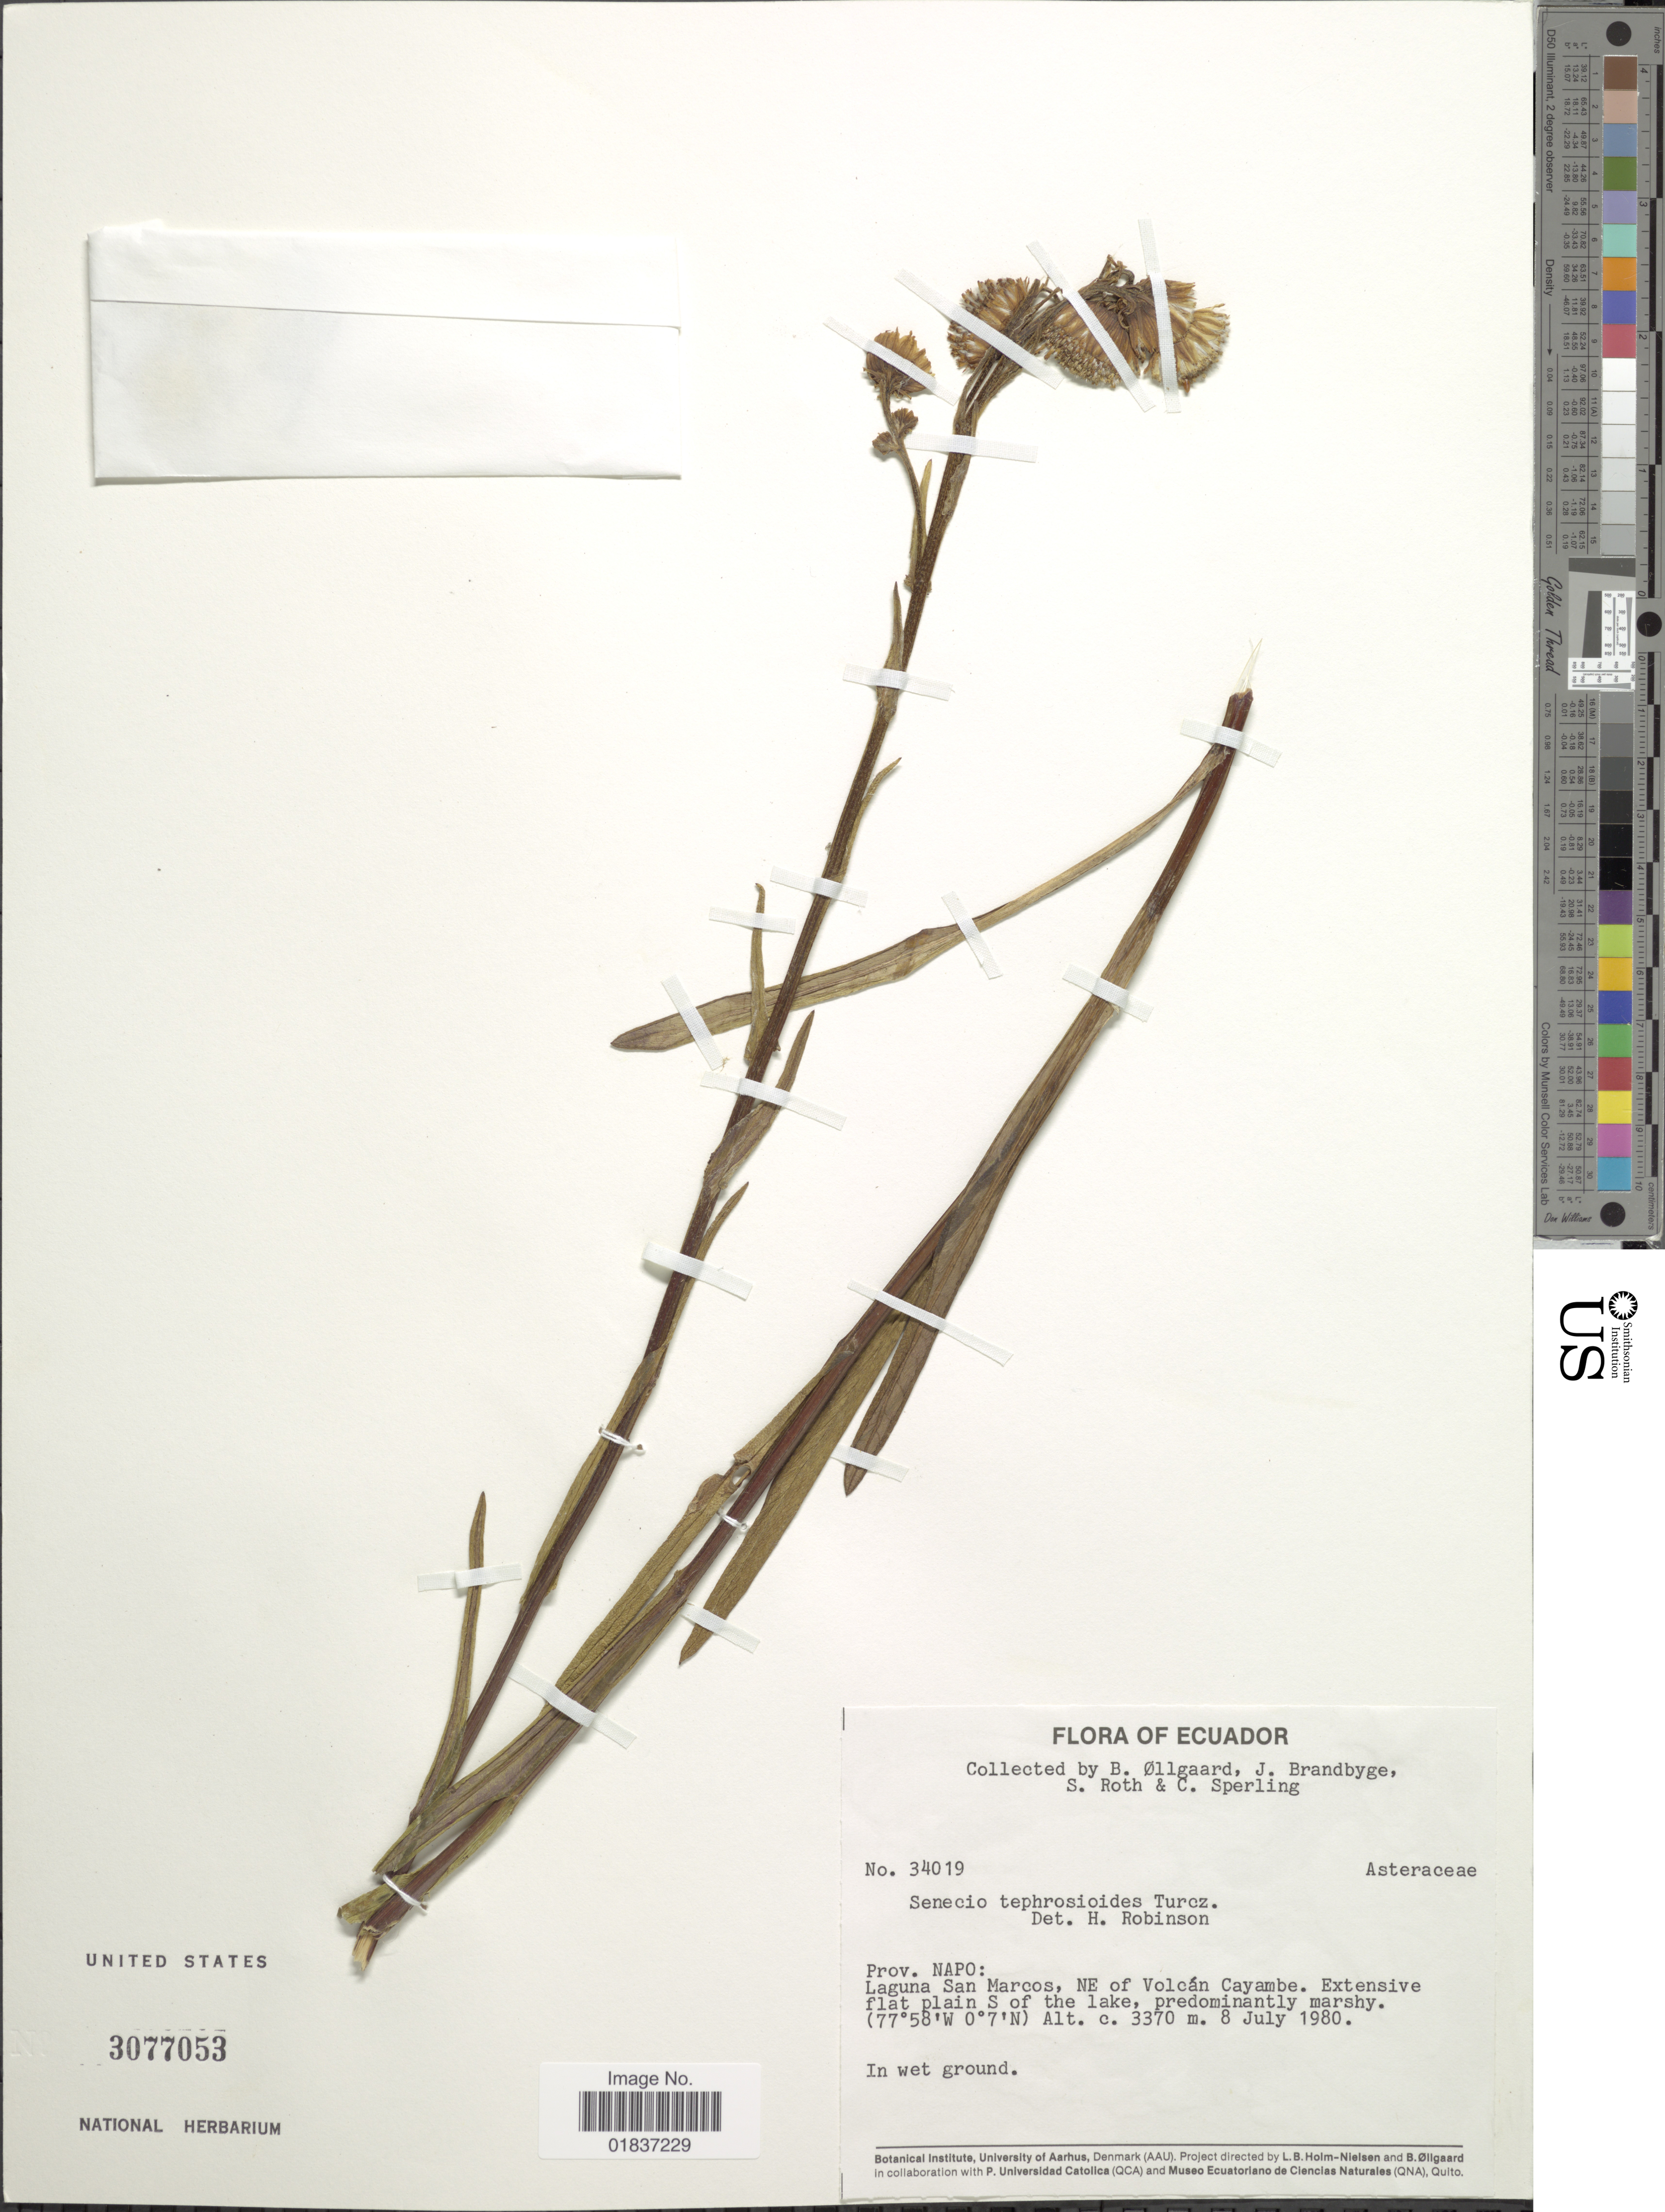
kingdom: Plantae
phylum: Tracheophyta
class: Magnoliopsida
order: Asterales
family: Asteraceae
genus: Senecio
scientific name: Senecio tephrosioides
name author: Turcz.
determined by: Salomon, Luciana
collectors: B. Øllgaard, J. Brandbyge, S. Roth & C. Sperling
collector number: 34019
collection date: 1980-07-08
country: Ecuador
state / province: Napo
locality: Prov. Napo: Laguna San Marcos, NE of Volcan Cayambe. Extgensive flat plain S of the lake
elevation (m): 3370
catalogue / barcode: US 3077053